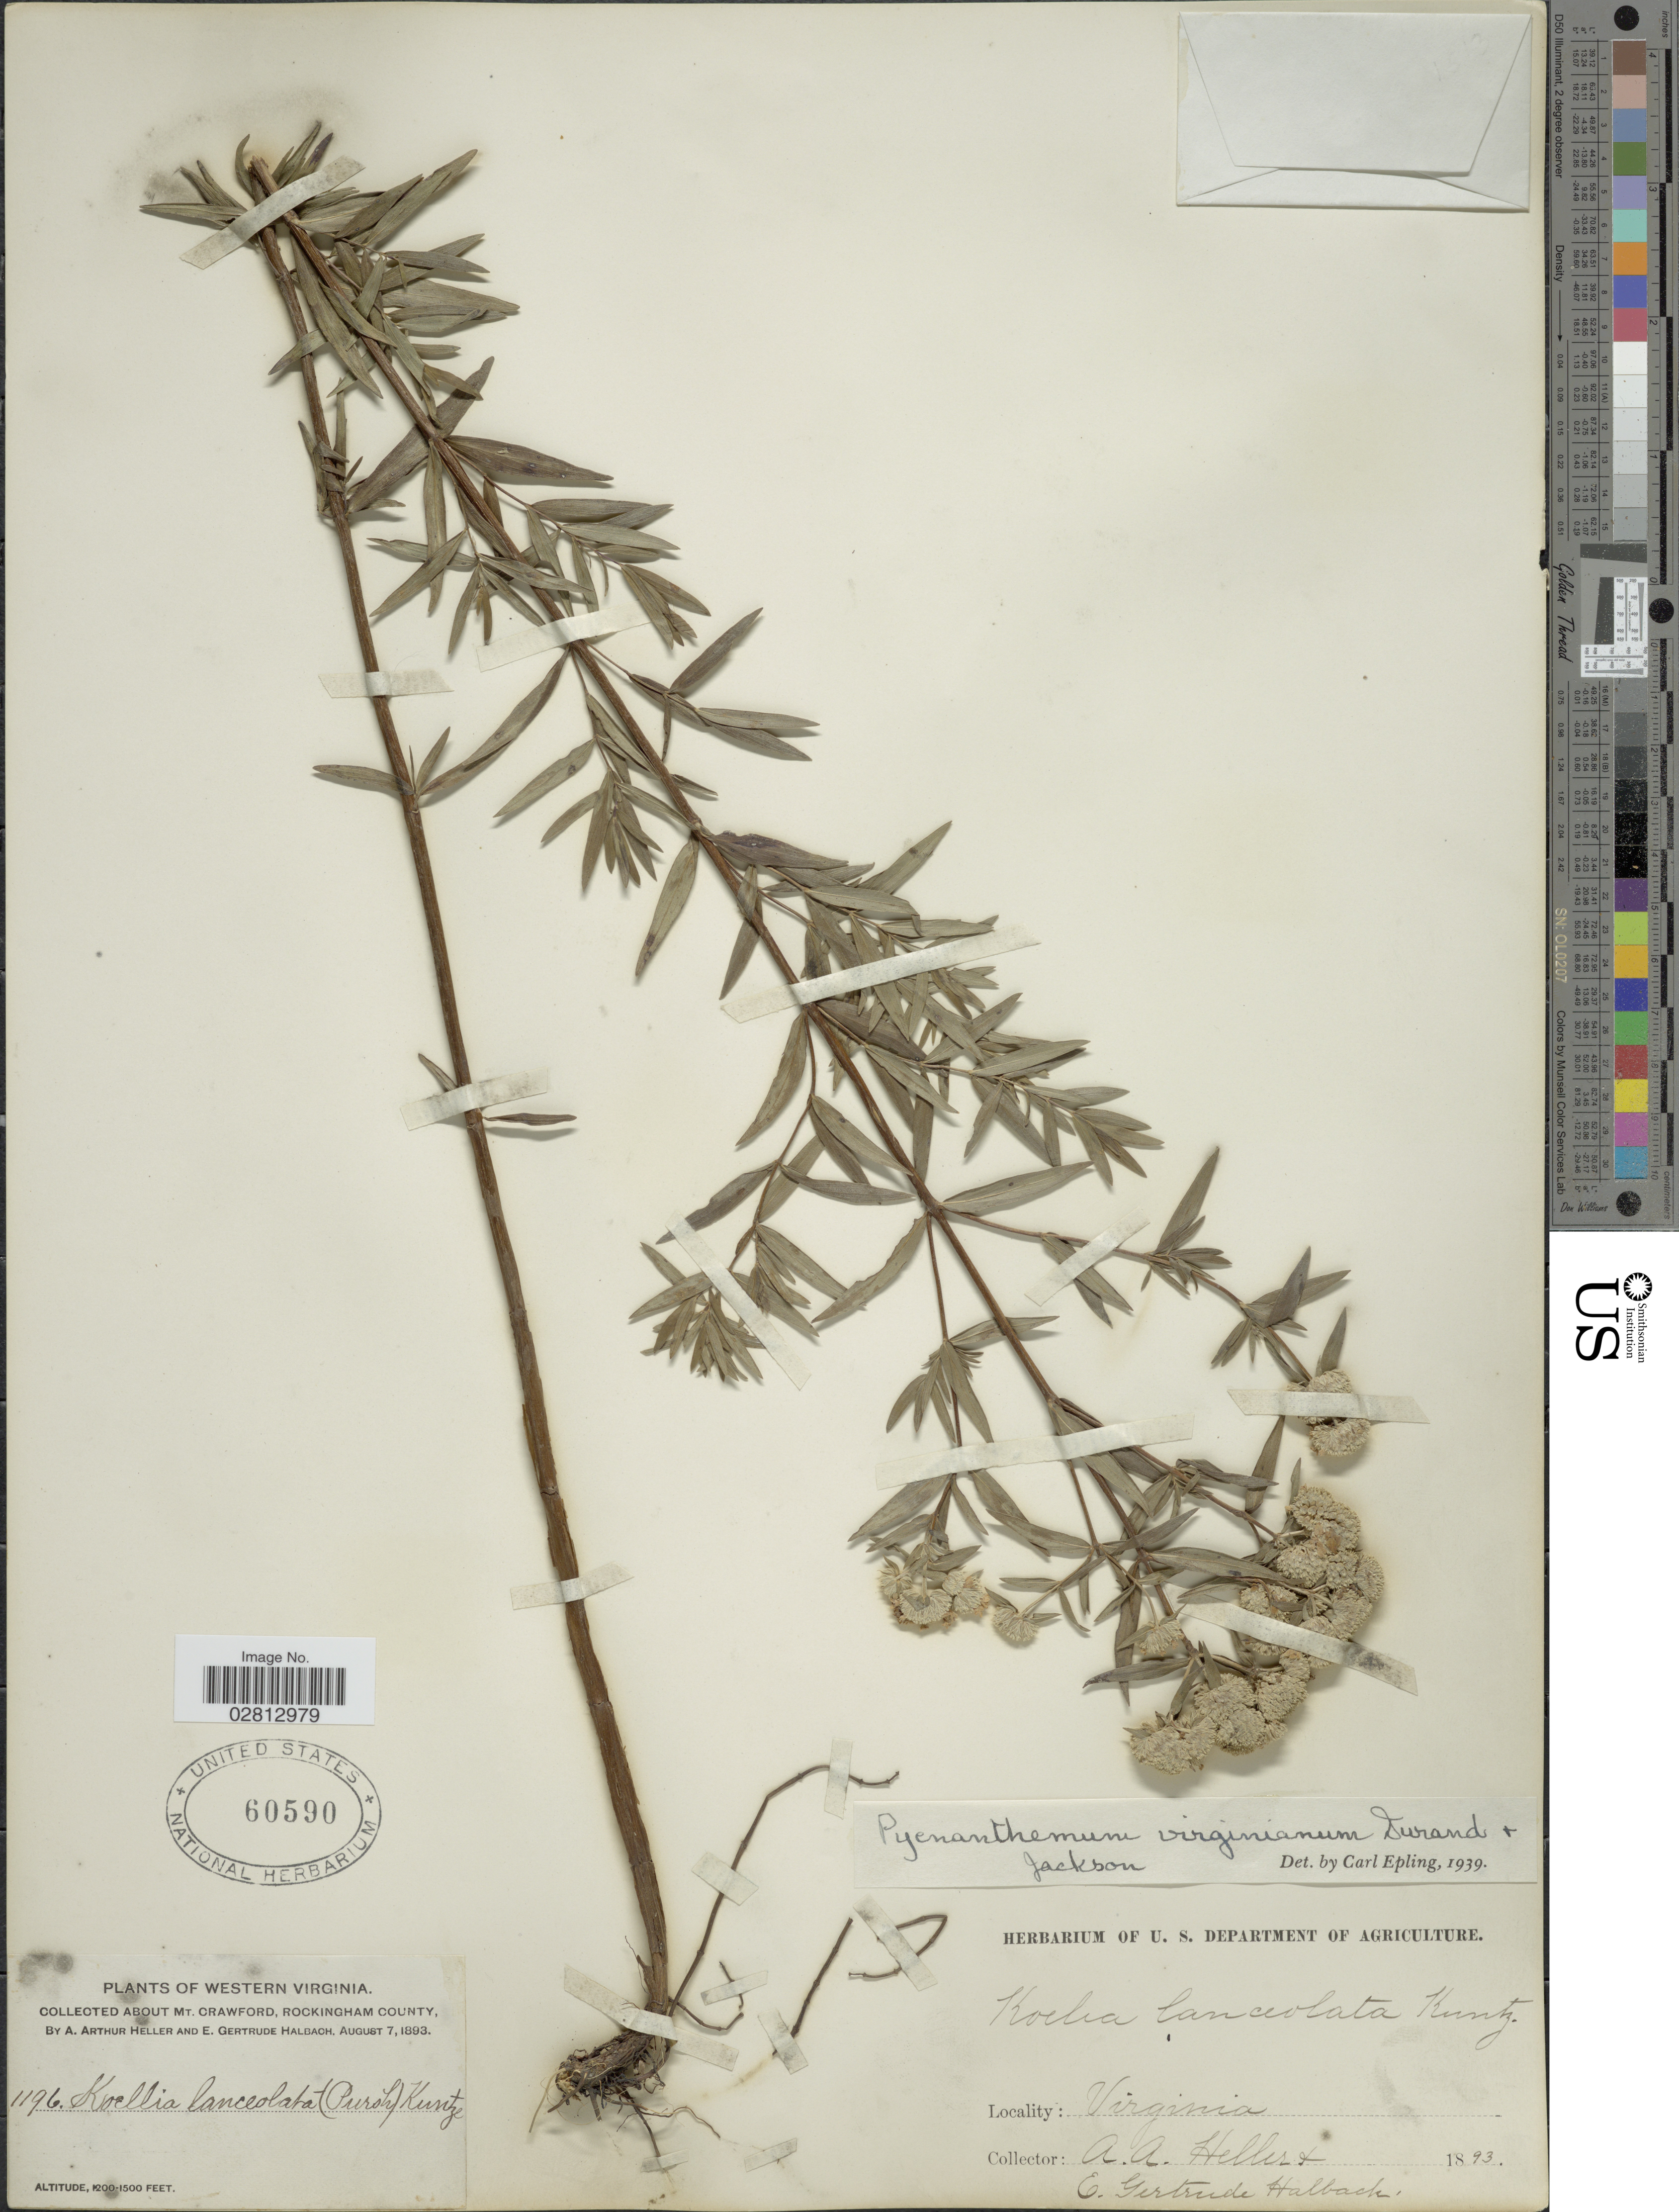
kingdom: Plantae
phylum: Tracheophyta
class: Magnoliopsida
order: Lamiales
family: Lamiaceae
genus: Pycnanthemum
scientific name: Pycnanthemum virginianum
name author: (L.) Durand & B.D. Jacks. ex B.L. Rob. & Fernald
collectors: A. A. Heller & E. G. Halbach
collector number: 1196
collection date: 1893-08-07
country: United States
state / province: Virginia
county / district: Rockingham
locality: Western Virginia. Collected about Mt. Crawford, Rockingham County.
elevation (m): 366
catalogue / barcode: US 60590